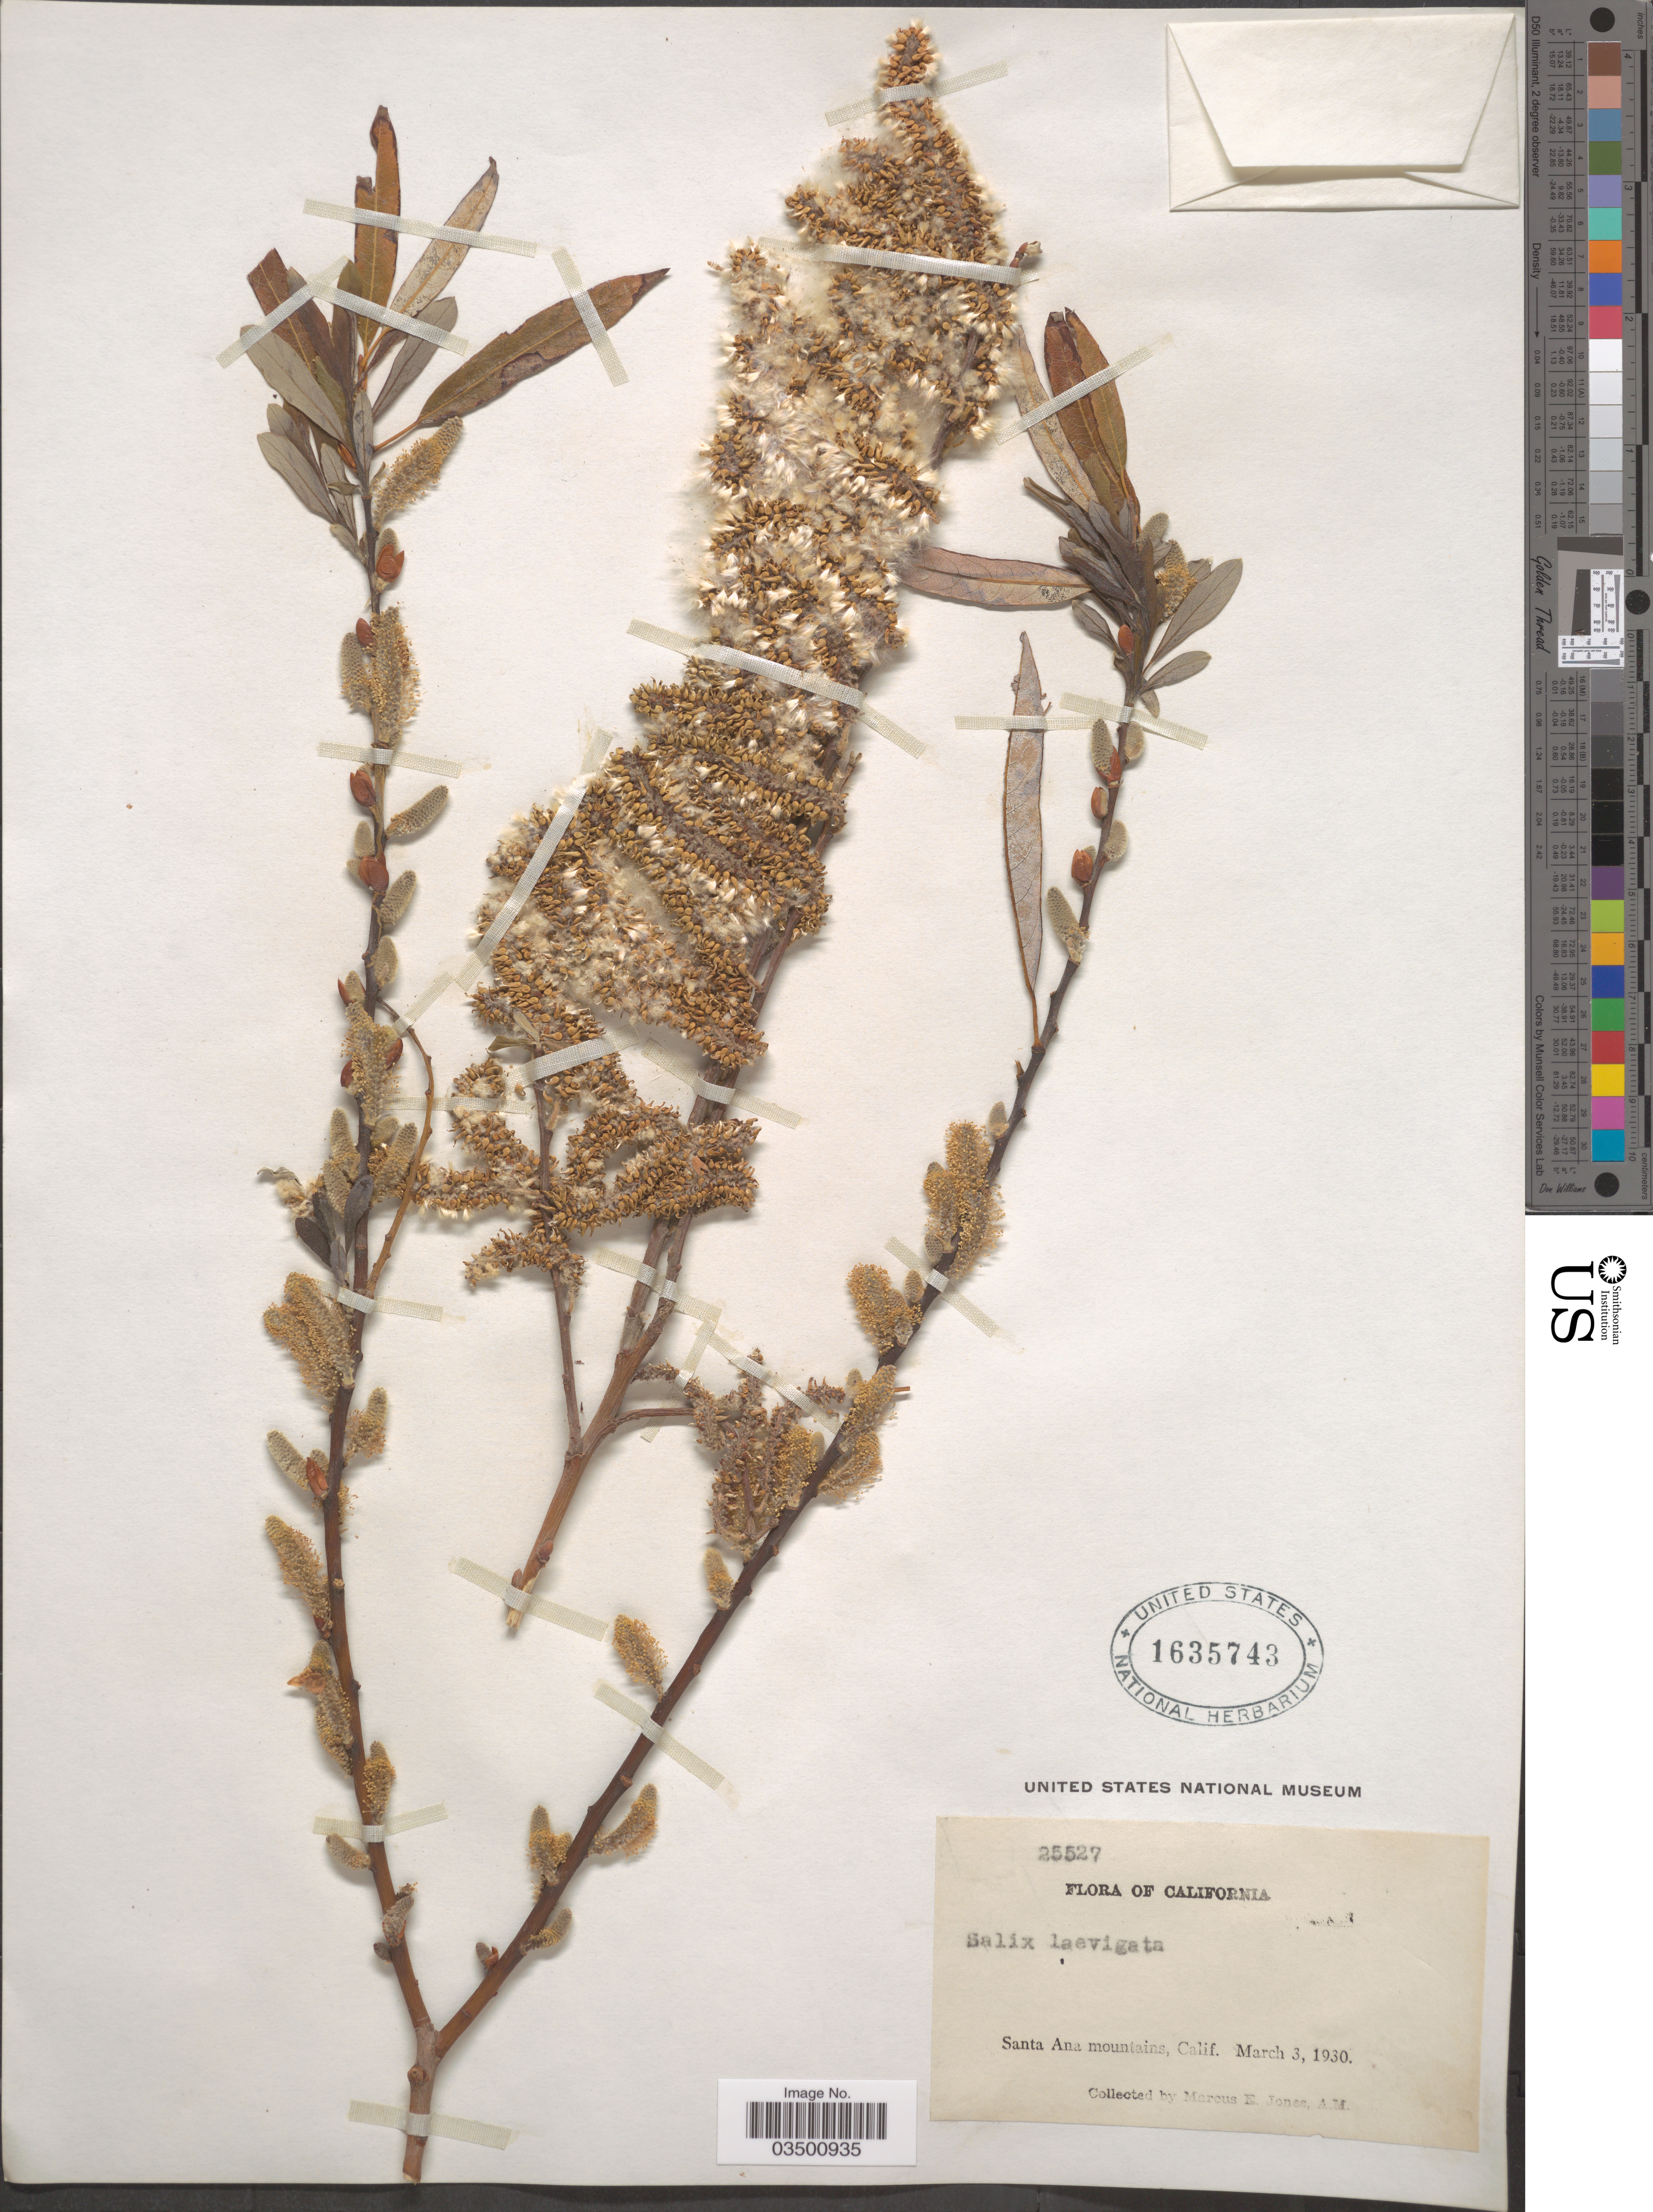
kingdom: Plantae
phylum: Tracheophyta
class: Magnoliopsida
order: Malpighiales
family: Salicaceae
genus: Salix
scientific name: Salix laevigata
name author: Bebb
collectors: M. E. Jones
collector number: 25527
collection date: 1930-03-03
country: United States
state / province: California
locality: Santa Ana mountains.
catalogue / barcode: US 1635743